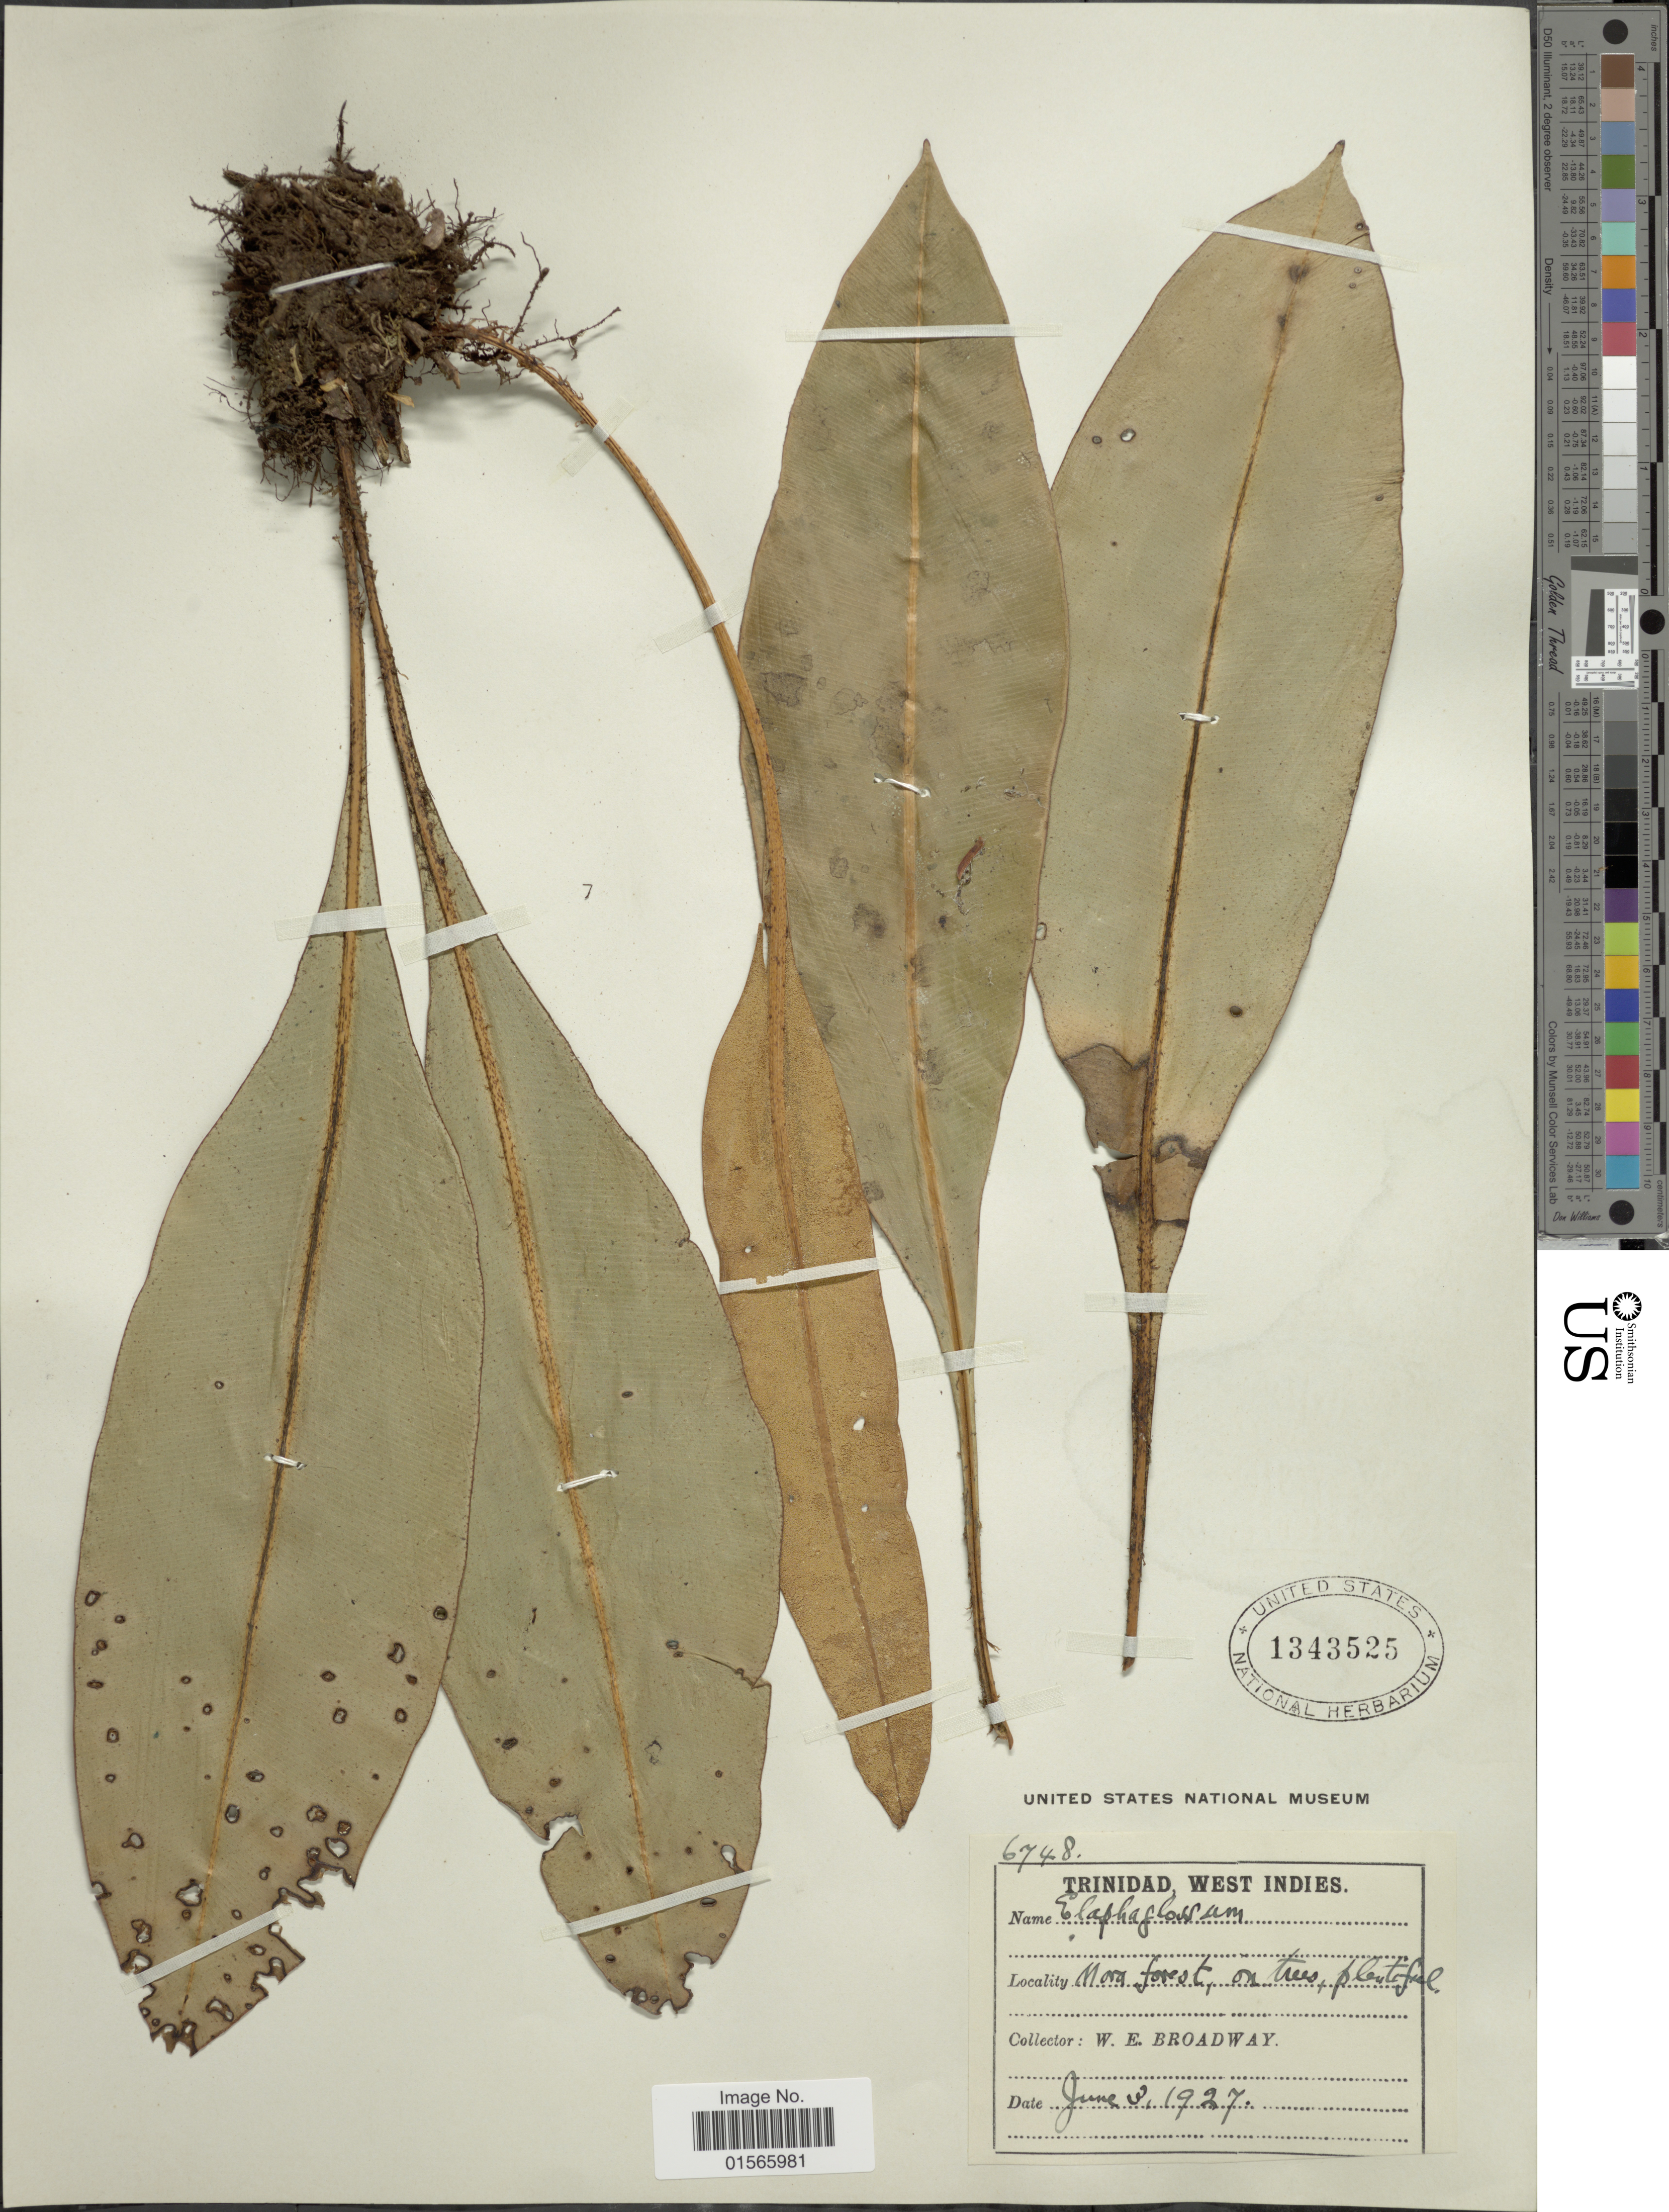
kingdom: Plantae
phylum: Tracheophyta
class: Polypodiopsida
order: Polypodiales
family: Dryopteridaceae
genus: Elaphoglossum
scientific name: Elaphoglossum luridum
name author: (Fée) Christ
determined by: Matos, F. B.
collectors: W. E. Broadway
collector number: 6748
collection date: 1927-06-03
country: Trinidad and Tobago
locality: Trinidad, West Indies, Mora forest.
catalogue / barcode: US 1343525